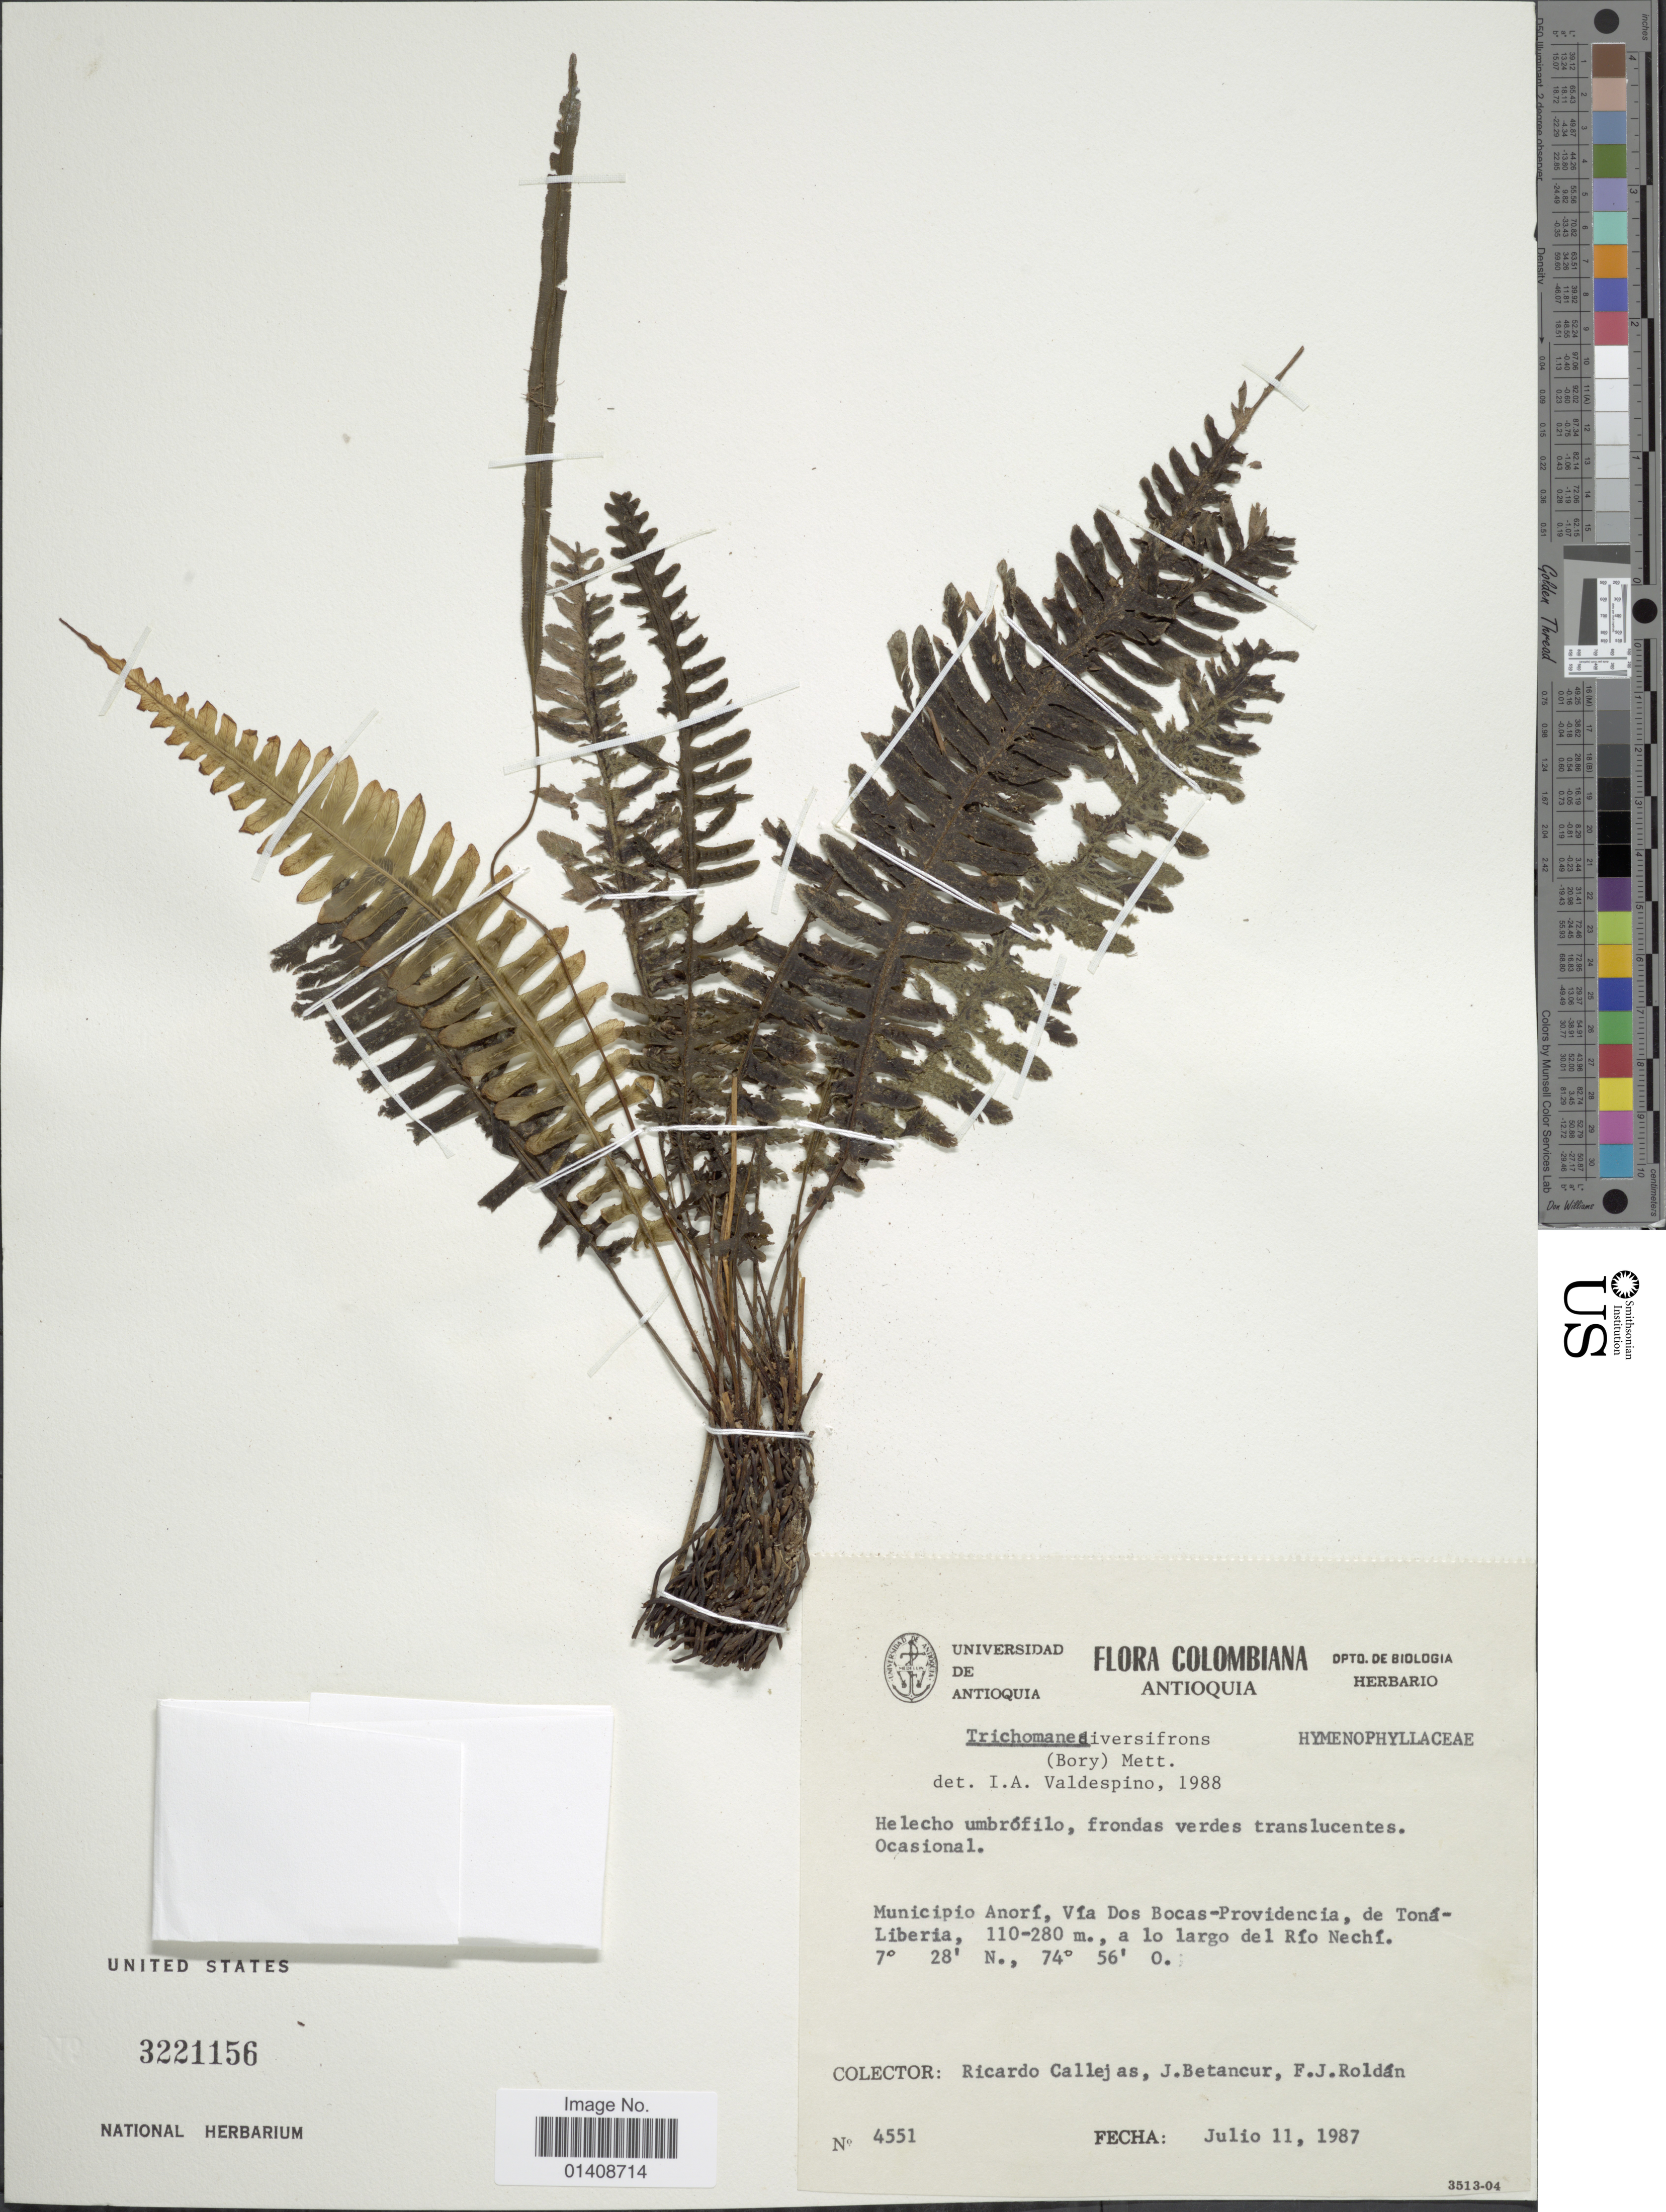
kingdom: Plantae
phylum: Tracheophyta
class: Polypodiopsida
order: Hymenophyllales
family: Hymenophyllaceae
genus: Trichomanes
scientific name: Trichomanes diversifrons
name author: (Bory) Mett. ex Sadeb.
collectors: R. Callejas, J. Betancur & F. J. Roldán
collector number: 4551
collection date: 1987-07-11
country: Colombia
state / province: Antioquia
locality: Municipio Anori, Via Dos BOcas-Provindencia, de Tonaliberia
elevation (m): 110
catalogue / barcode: US 3221156